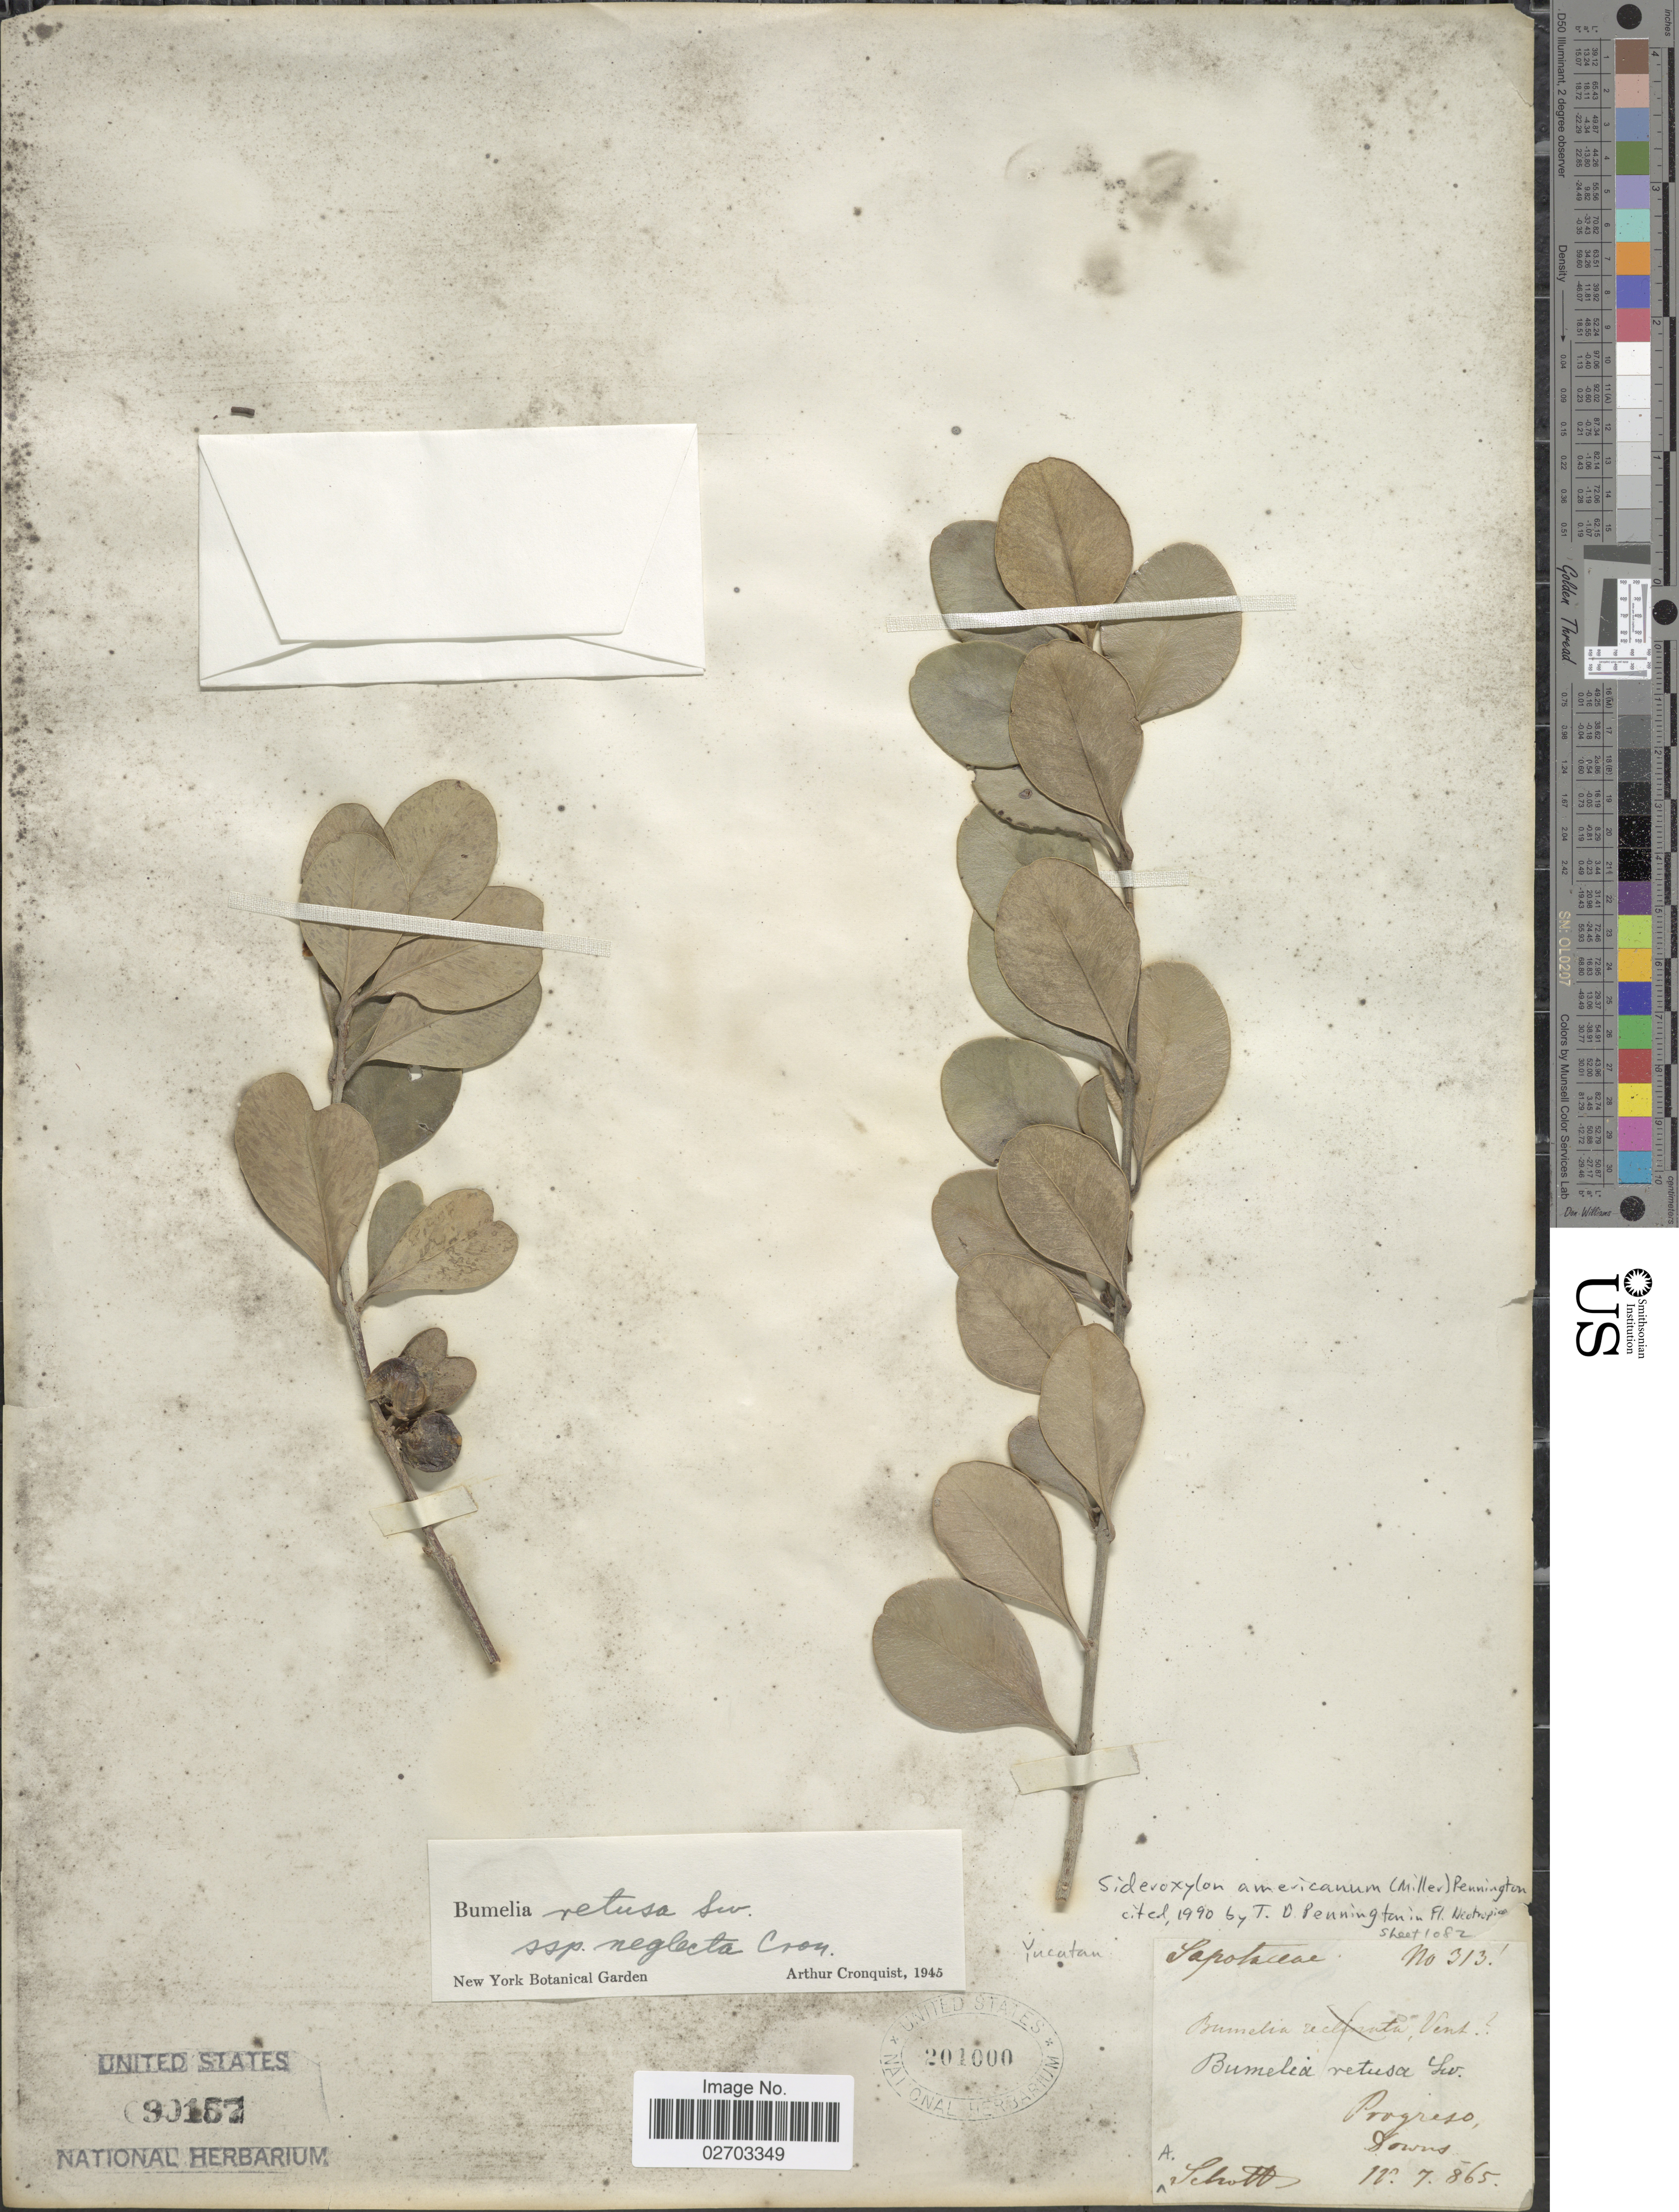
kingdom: Plantae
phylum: Tracheophyta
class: Magnoliopsida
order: Ericales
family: Sapotaceae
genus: Sideroxylon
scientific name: Sideroxylon americanum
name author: (Mill.) T.D. Penn.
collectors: A. Schott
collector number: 313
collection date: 1865-03-31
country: Mexico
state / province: Yucatán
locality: Progreso, Downs.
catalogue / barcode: US 201000